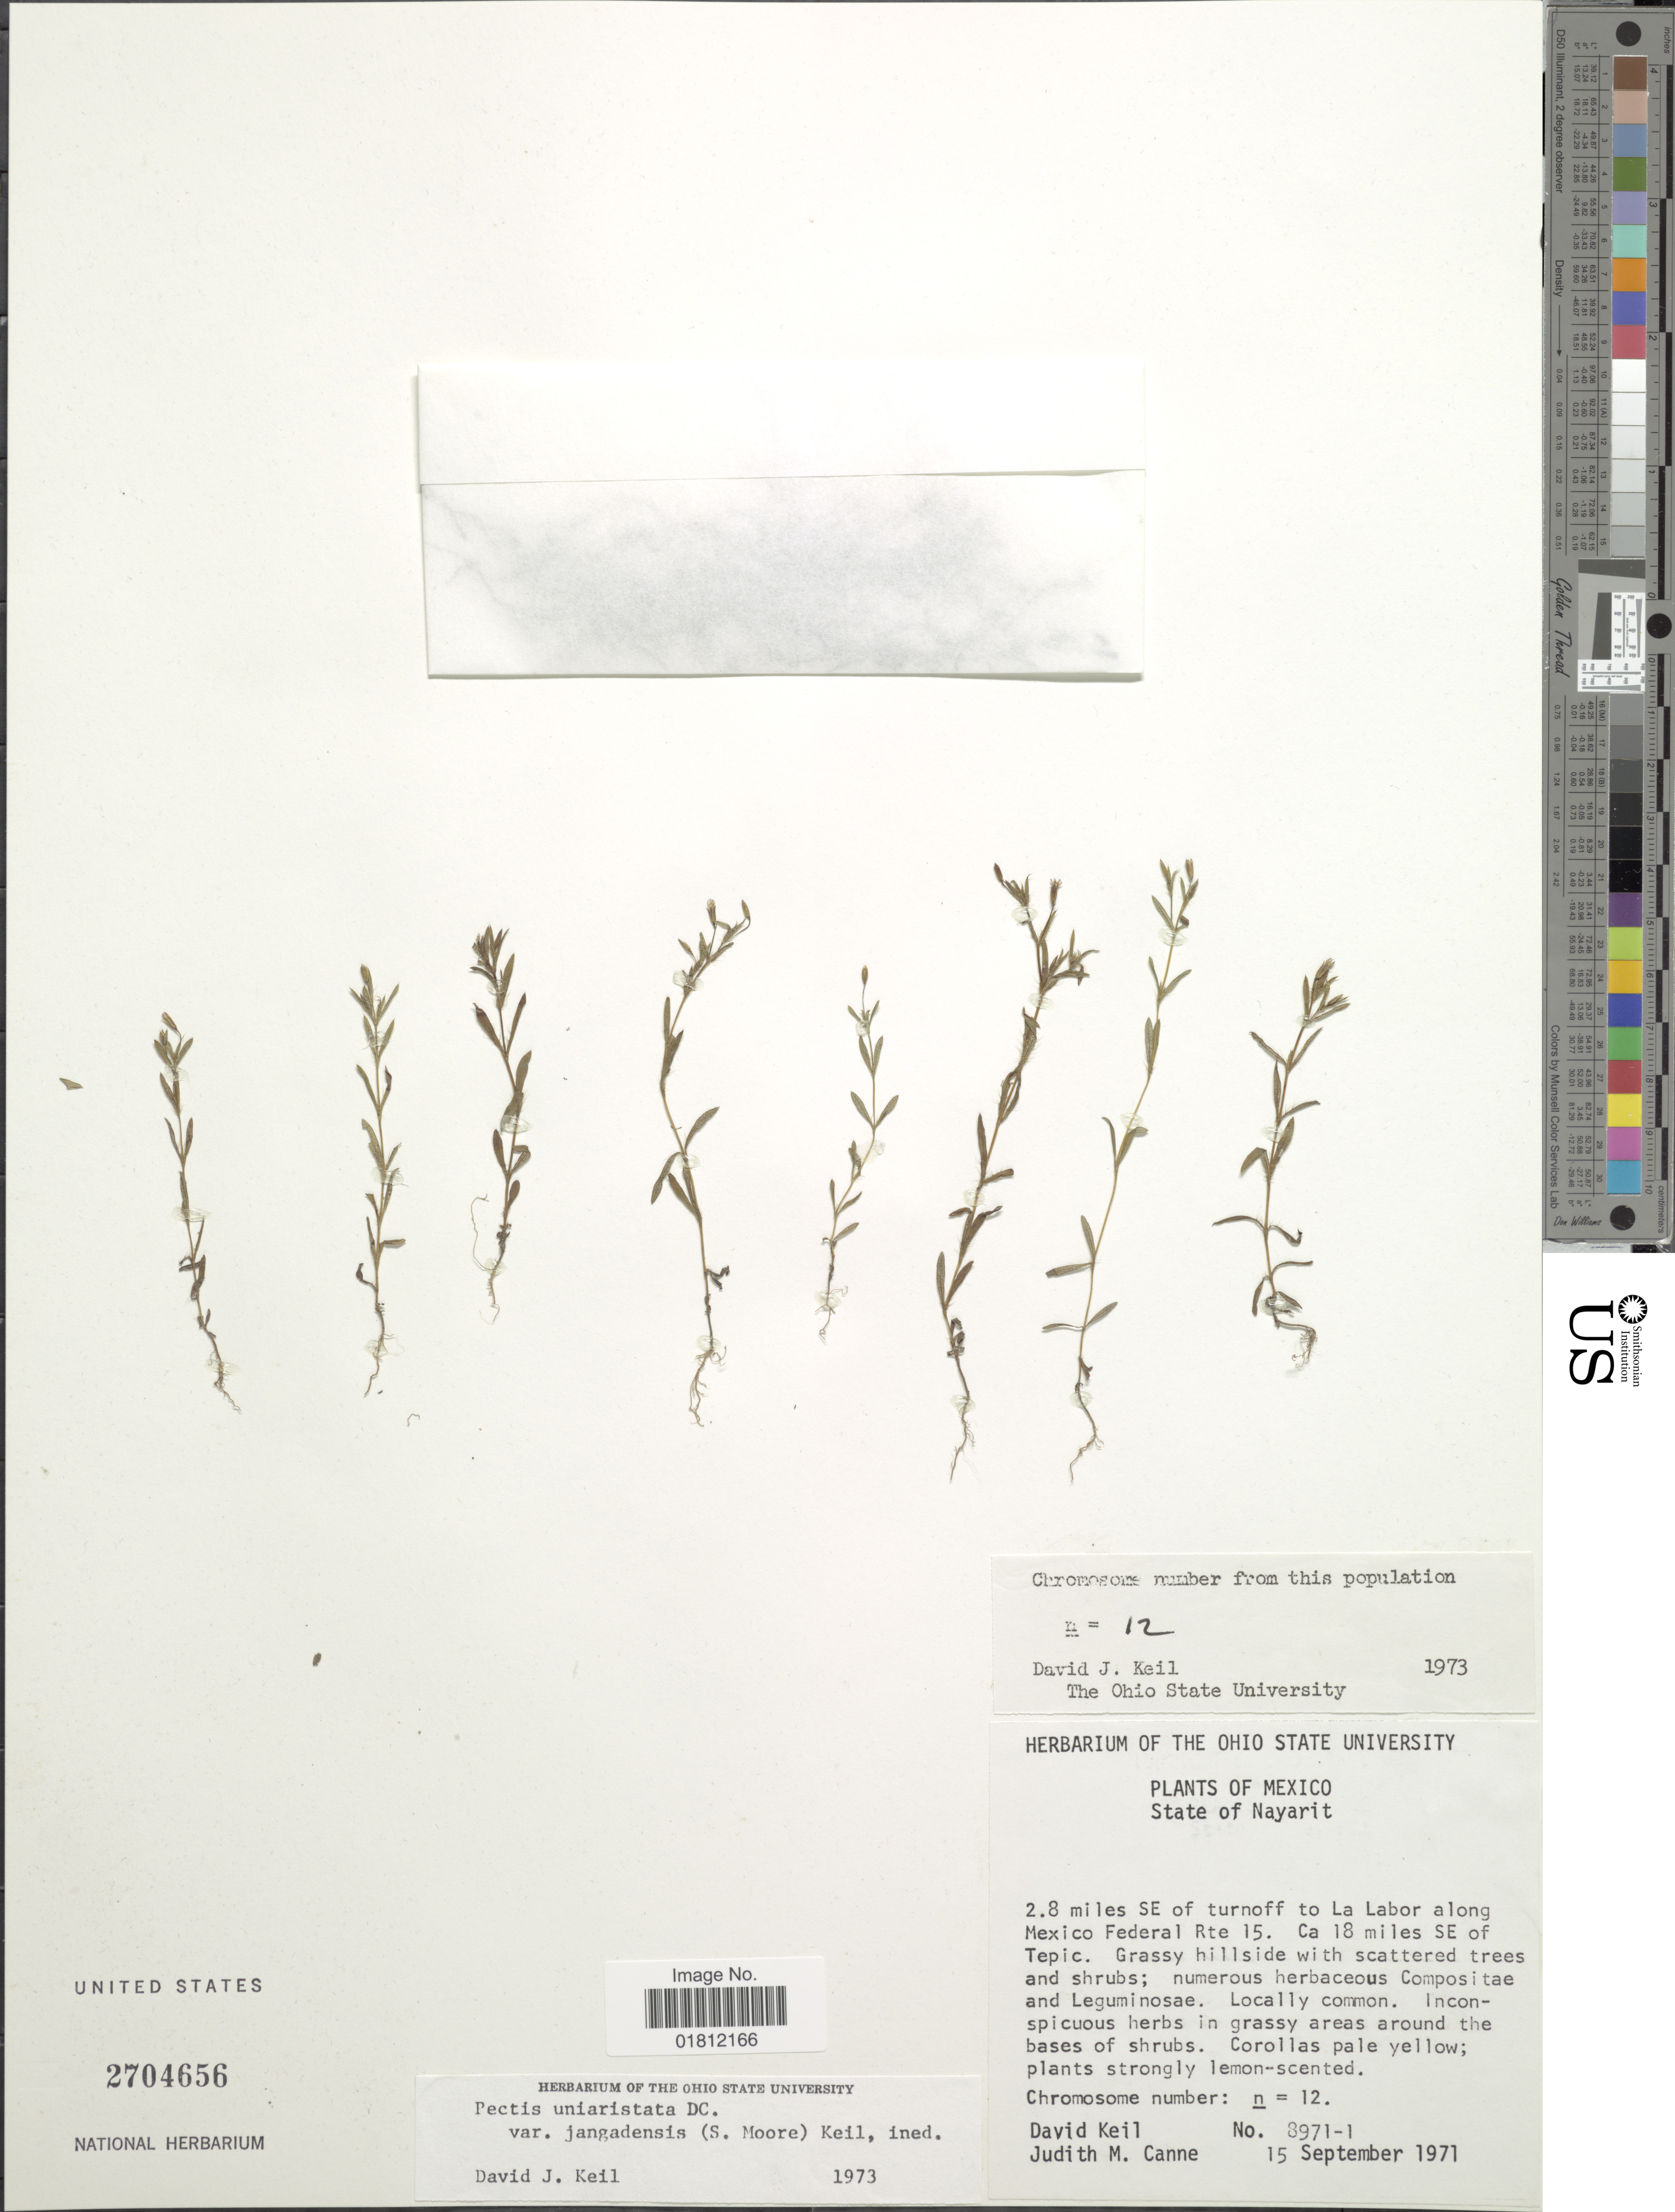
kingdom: Plantae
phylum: Tracheophyta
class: Magnoliopsida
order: Asterales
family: Asteraceae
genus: Pectis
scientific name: Pectis uniaristata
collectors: D. J. Keil & J. M. Canne-Hilliker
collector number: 8971-1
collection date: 1971-09-15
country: Mexico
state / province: Nayarit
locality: State of Nayarit. 2.8 miles SE of Turnoff to La Labor along Mexico Federal Rte 15, Ca. 18 miles SE of Tepic.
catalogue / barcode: US 2704656